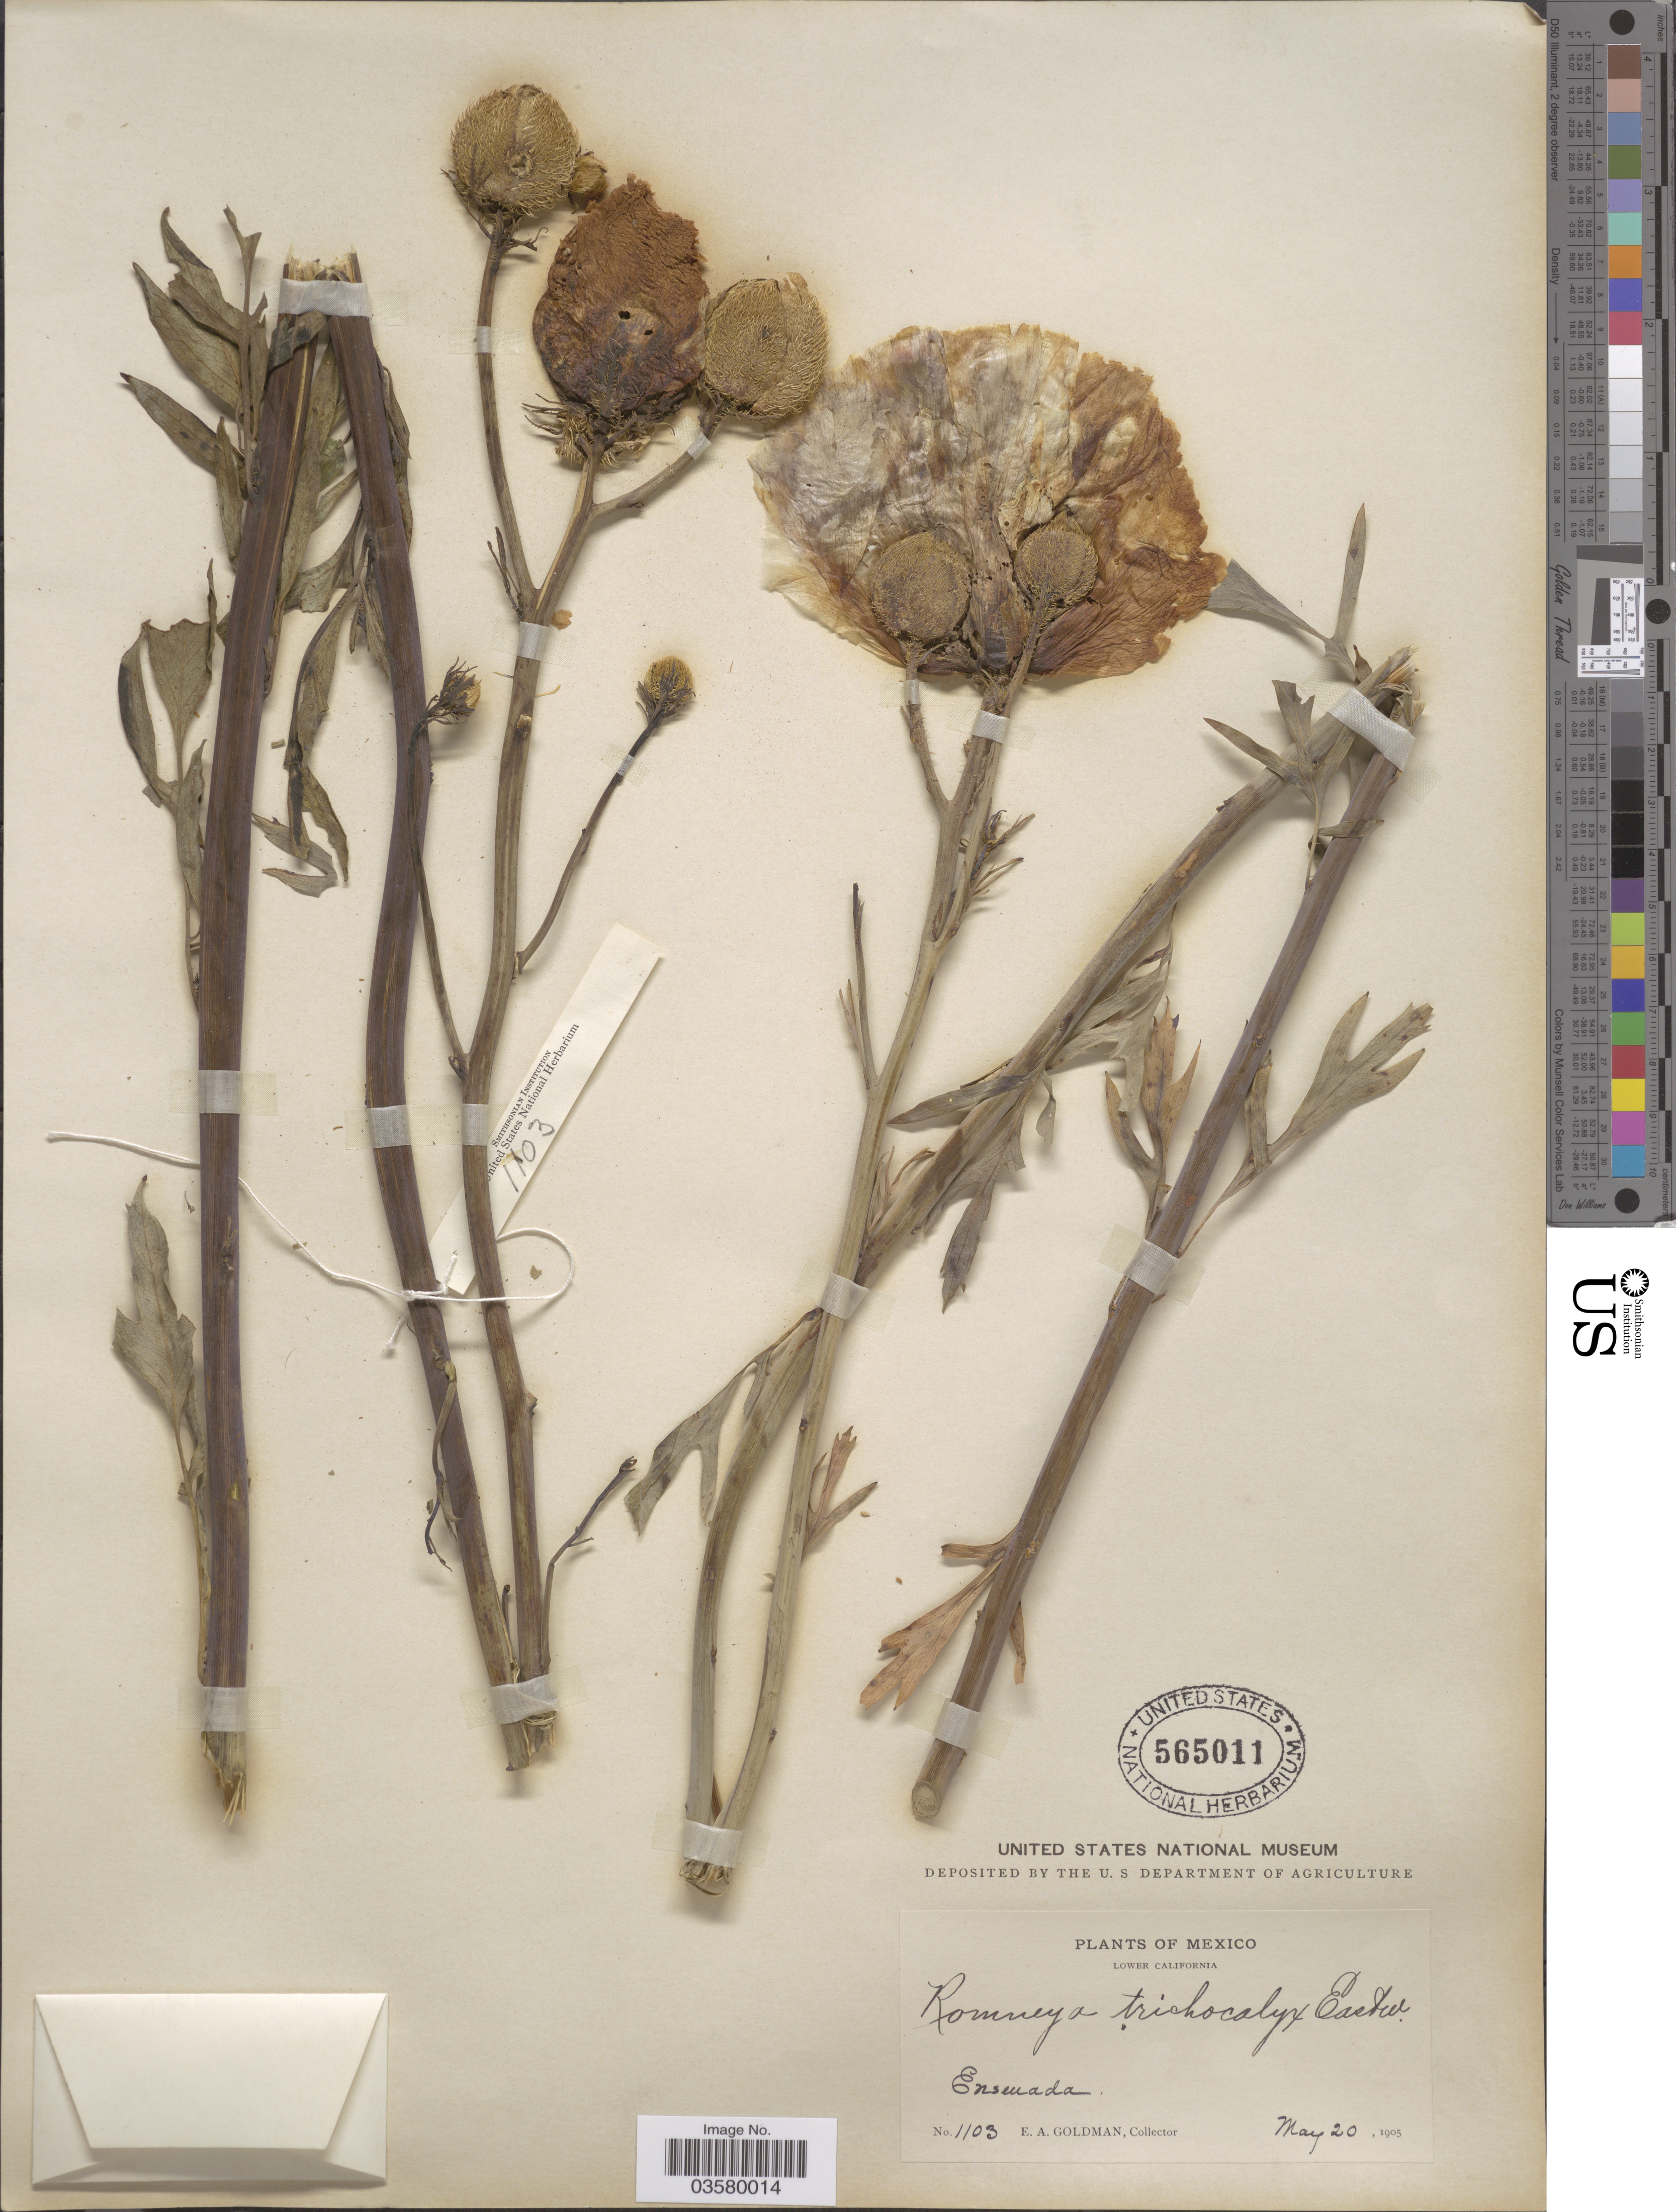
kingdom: Plantae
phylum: Tracheophyta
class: Magnoliopsida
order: Ranunculales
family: Papaveraceae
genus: Romneya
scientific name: Romneya trichocalyx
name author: Eastw.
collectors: E. A. Goldman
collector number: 1103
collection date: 1905-05-20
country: Mexico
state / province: Baja California Norte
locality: Lower California. Ensenada.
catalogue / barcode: US 565011